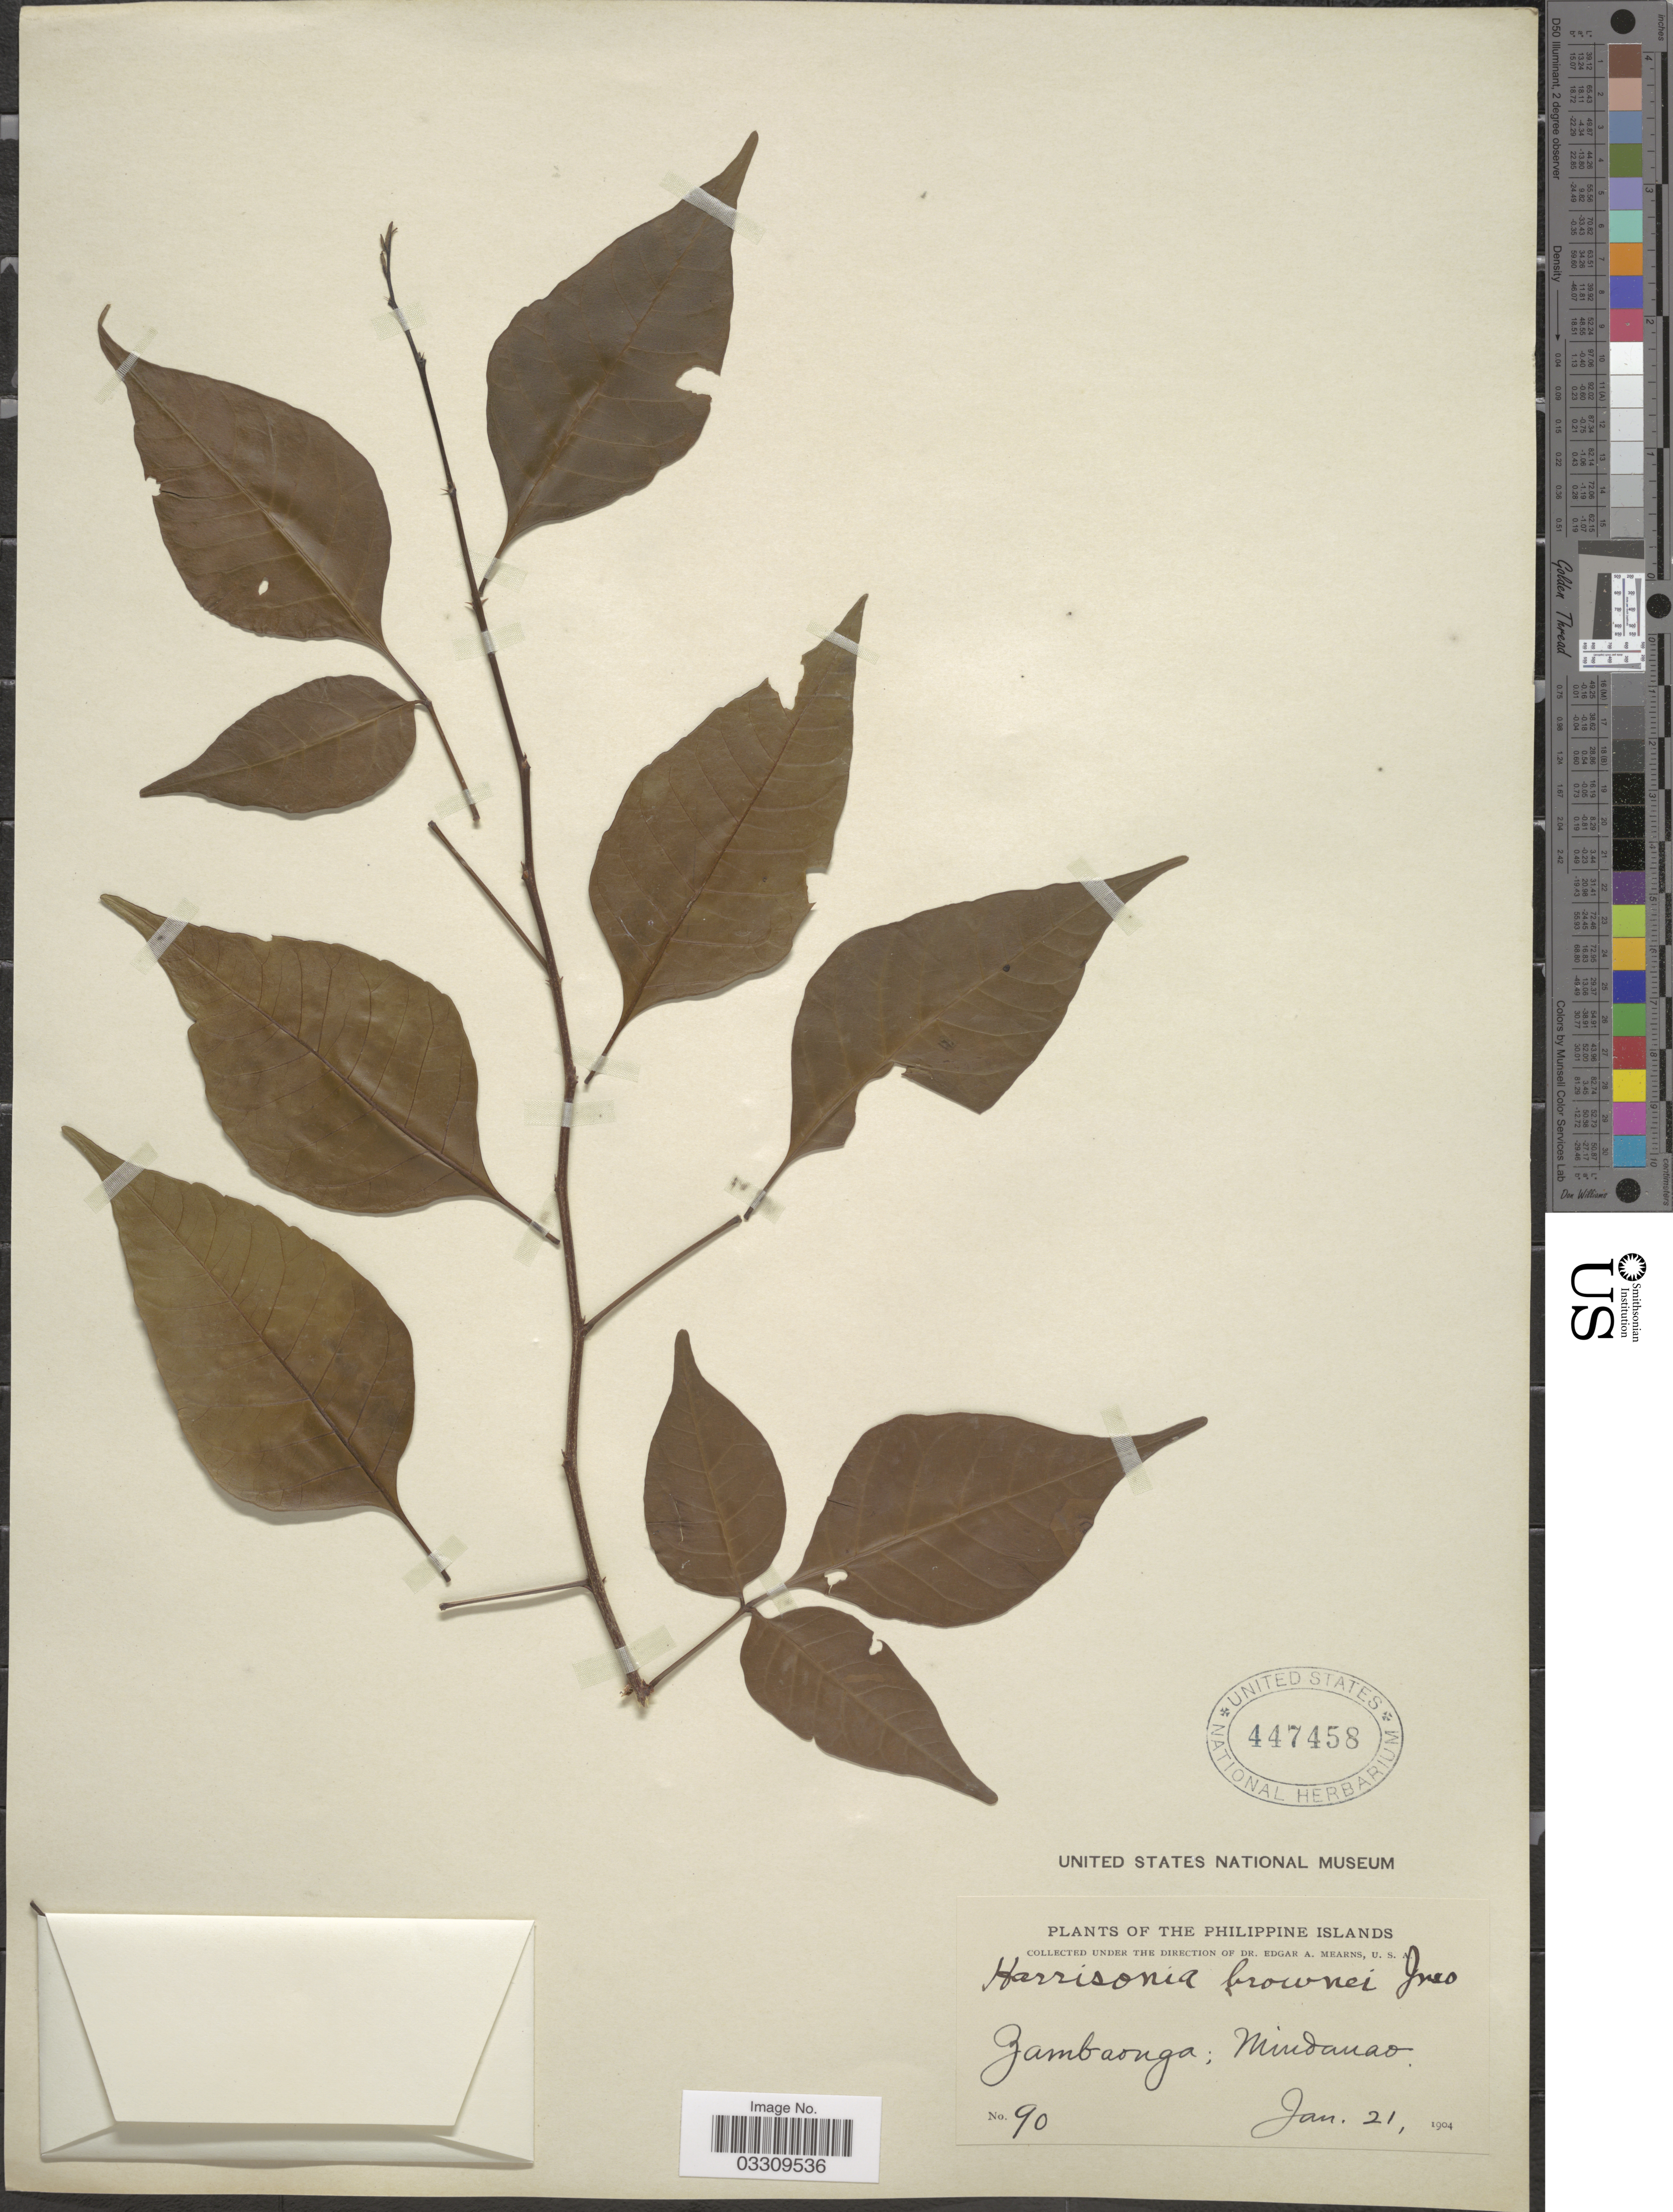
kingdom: Plantae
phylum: Tracheophyta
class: Magnoliopsida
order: Sapindales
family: Rutaceae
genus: Harrisonia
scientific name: Harrisonia brownii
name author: A. Juss.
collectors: E. A. Mearns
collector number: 90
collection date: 1904-01-21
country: Philippines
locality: The Philippine Islands. Zambaonga; Mindanao.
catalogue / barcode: US 447458